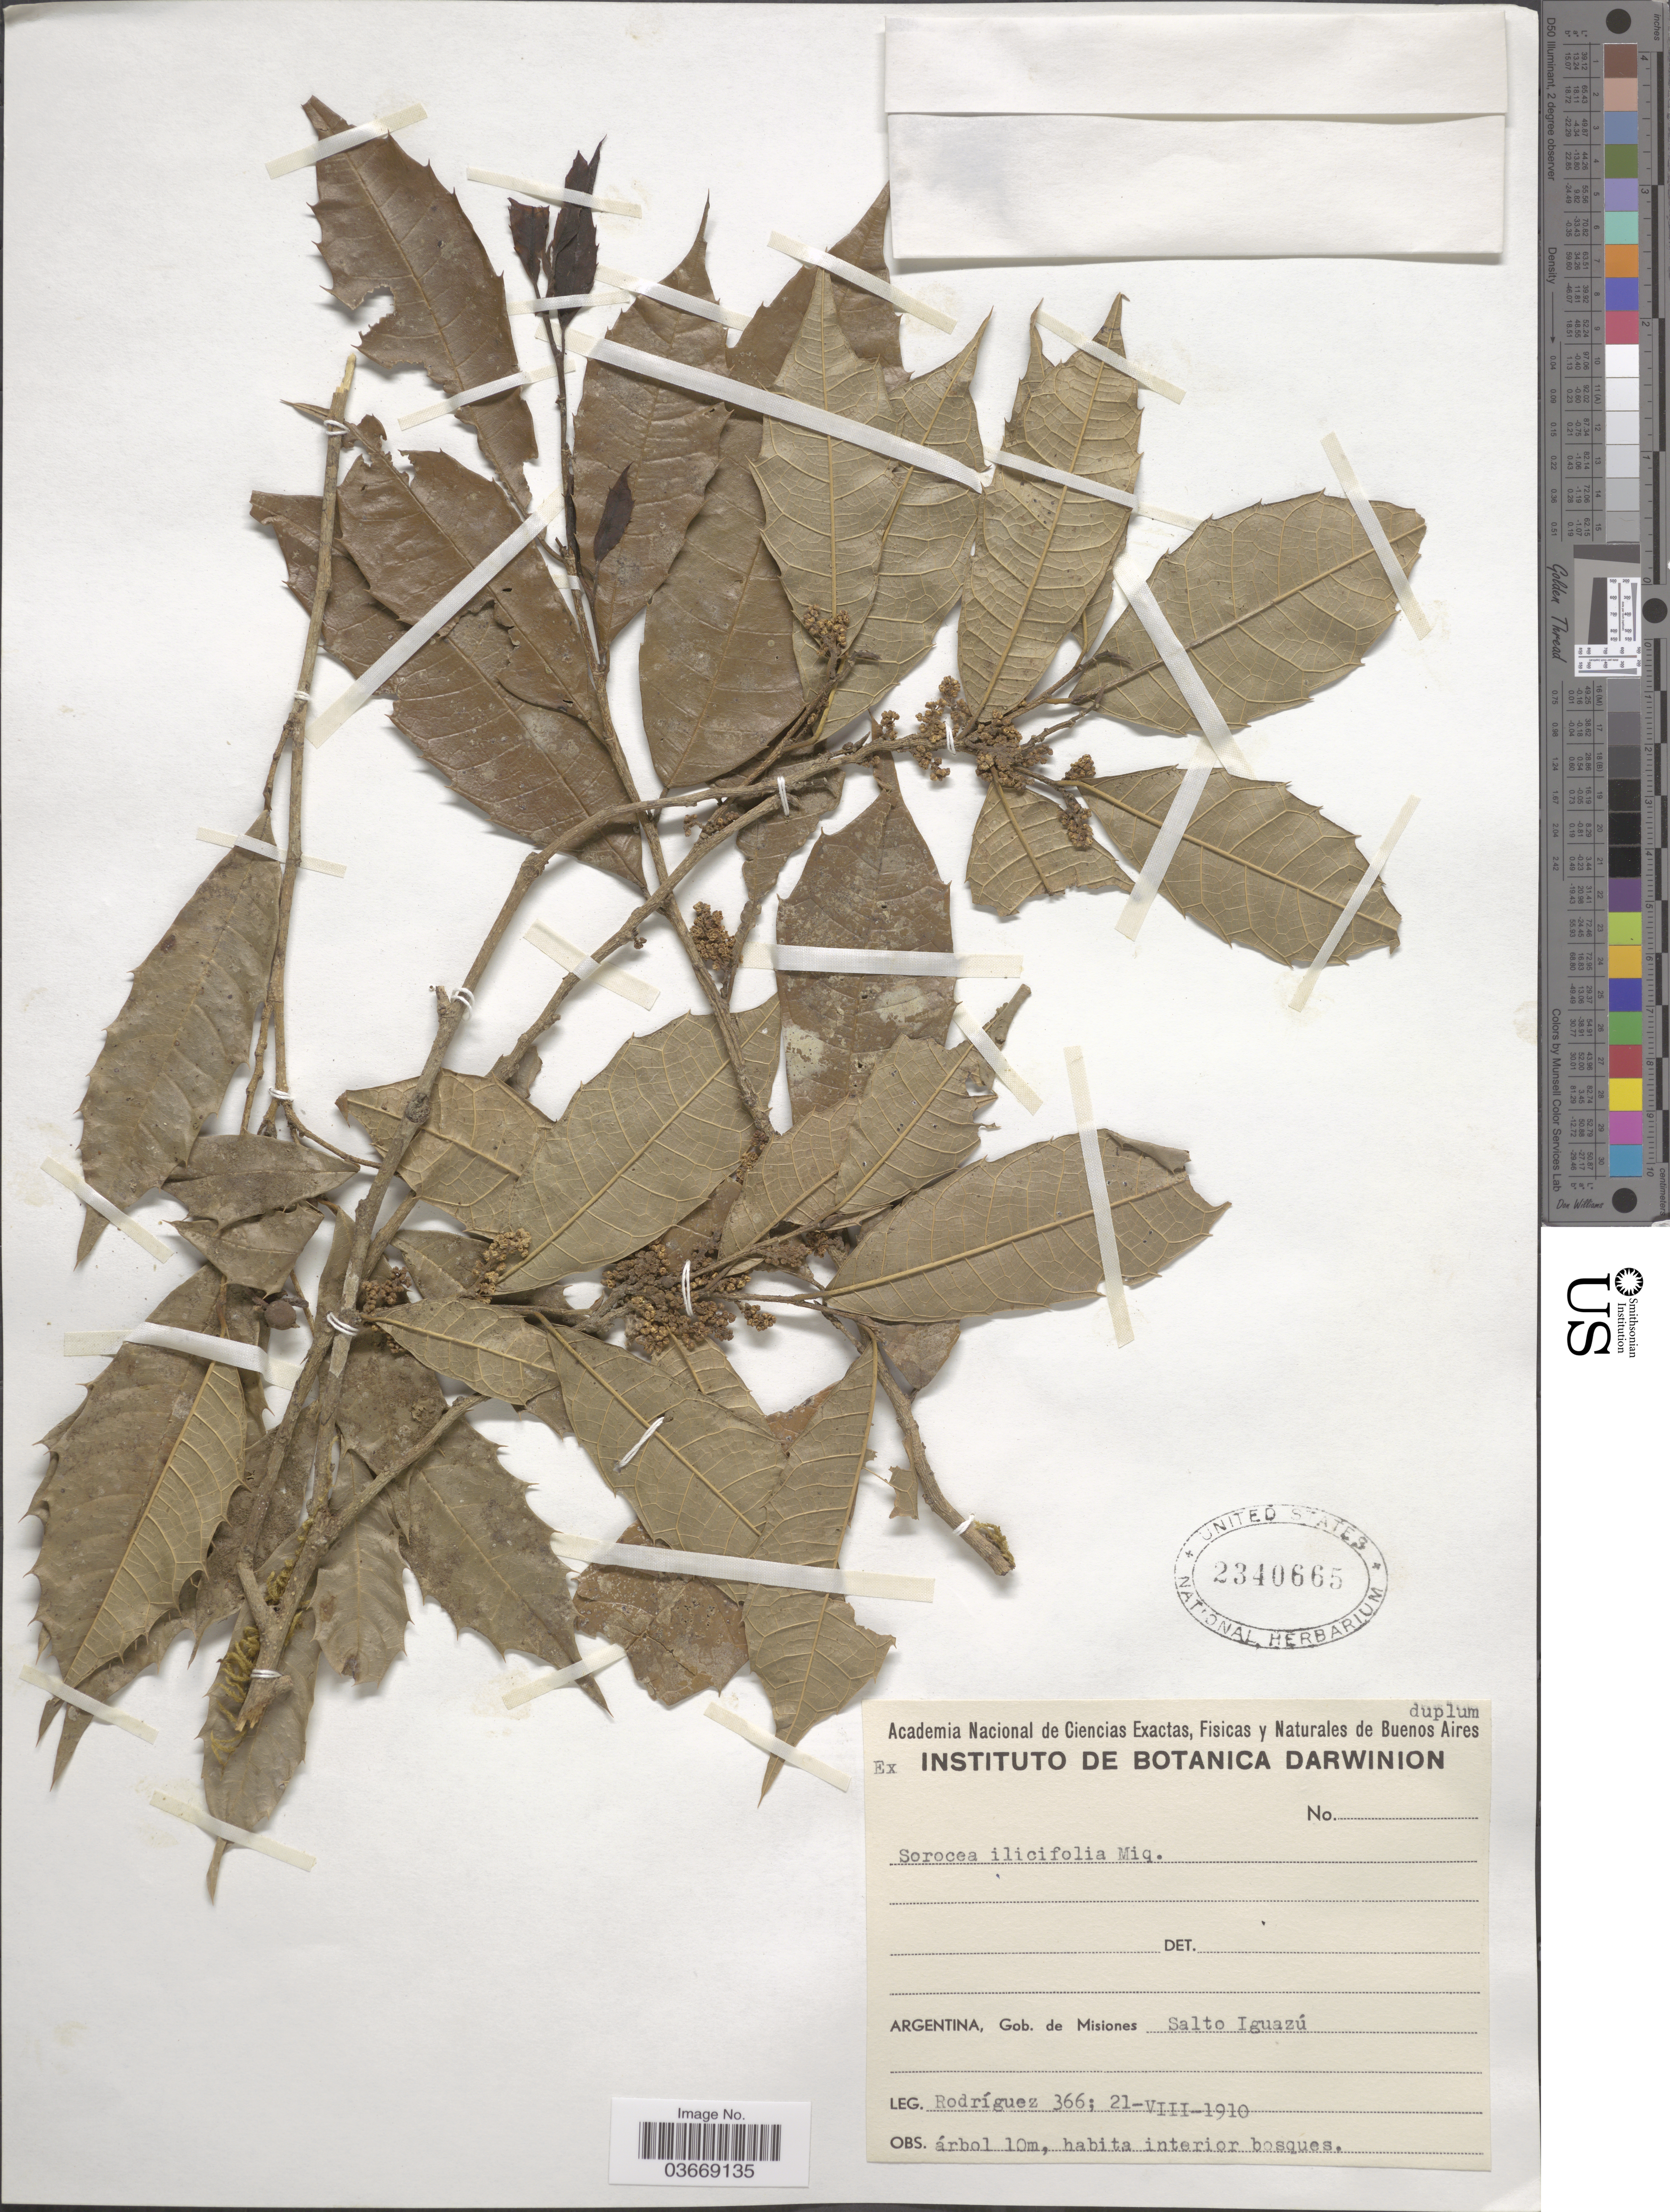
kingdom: Plantae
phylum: Tracheophyta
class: Magnoliopsida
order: Rosales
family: Moraceae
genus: Sorocea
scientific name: Sorocea ilicifolia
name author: Miq.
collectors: Rodriguez, --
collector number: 366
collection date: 1910-08-21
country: Argentina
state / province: Misiones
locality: Gob. de Misiones. Salto Iguazú.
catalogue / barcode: US 2340665